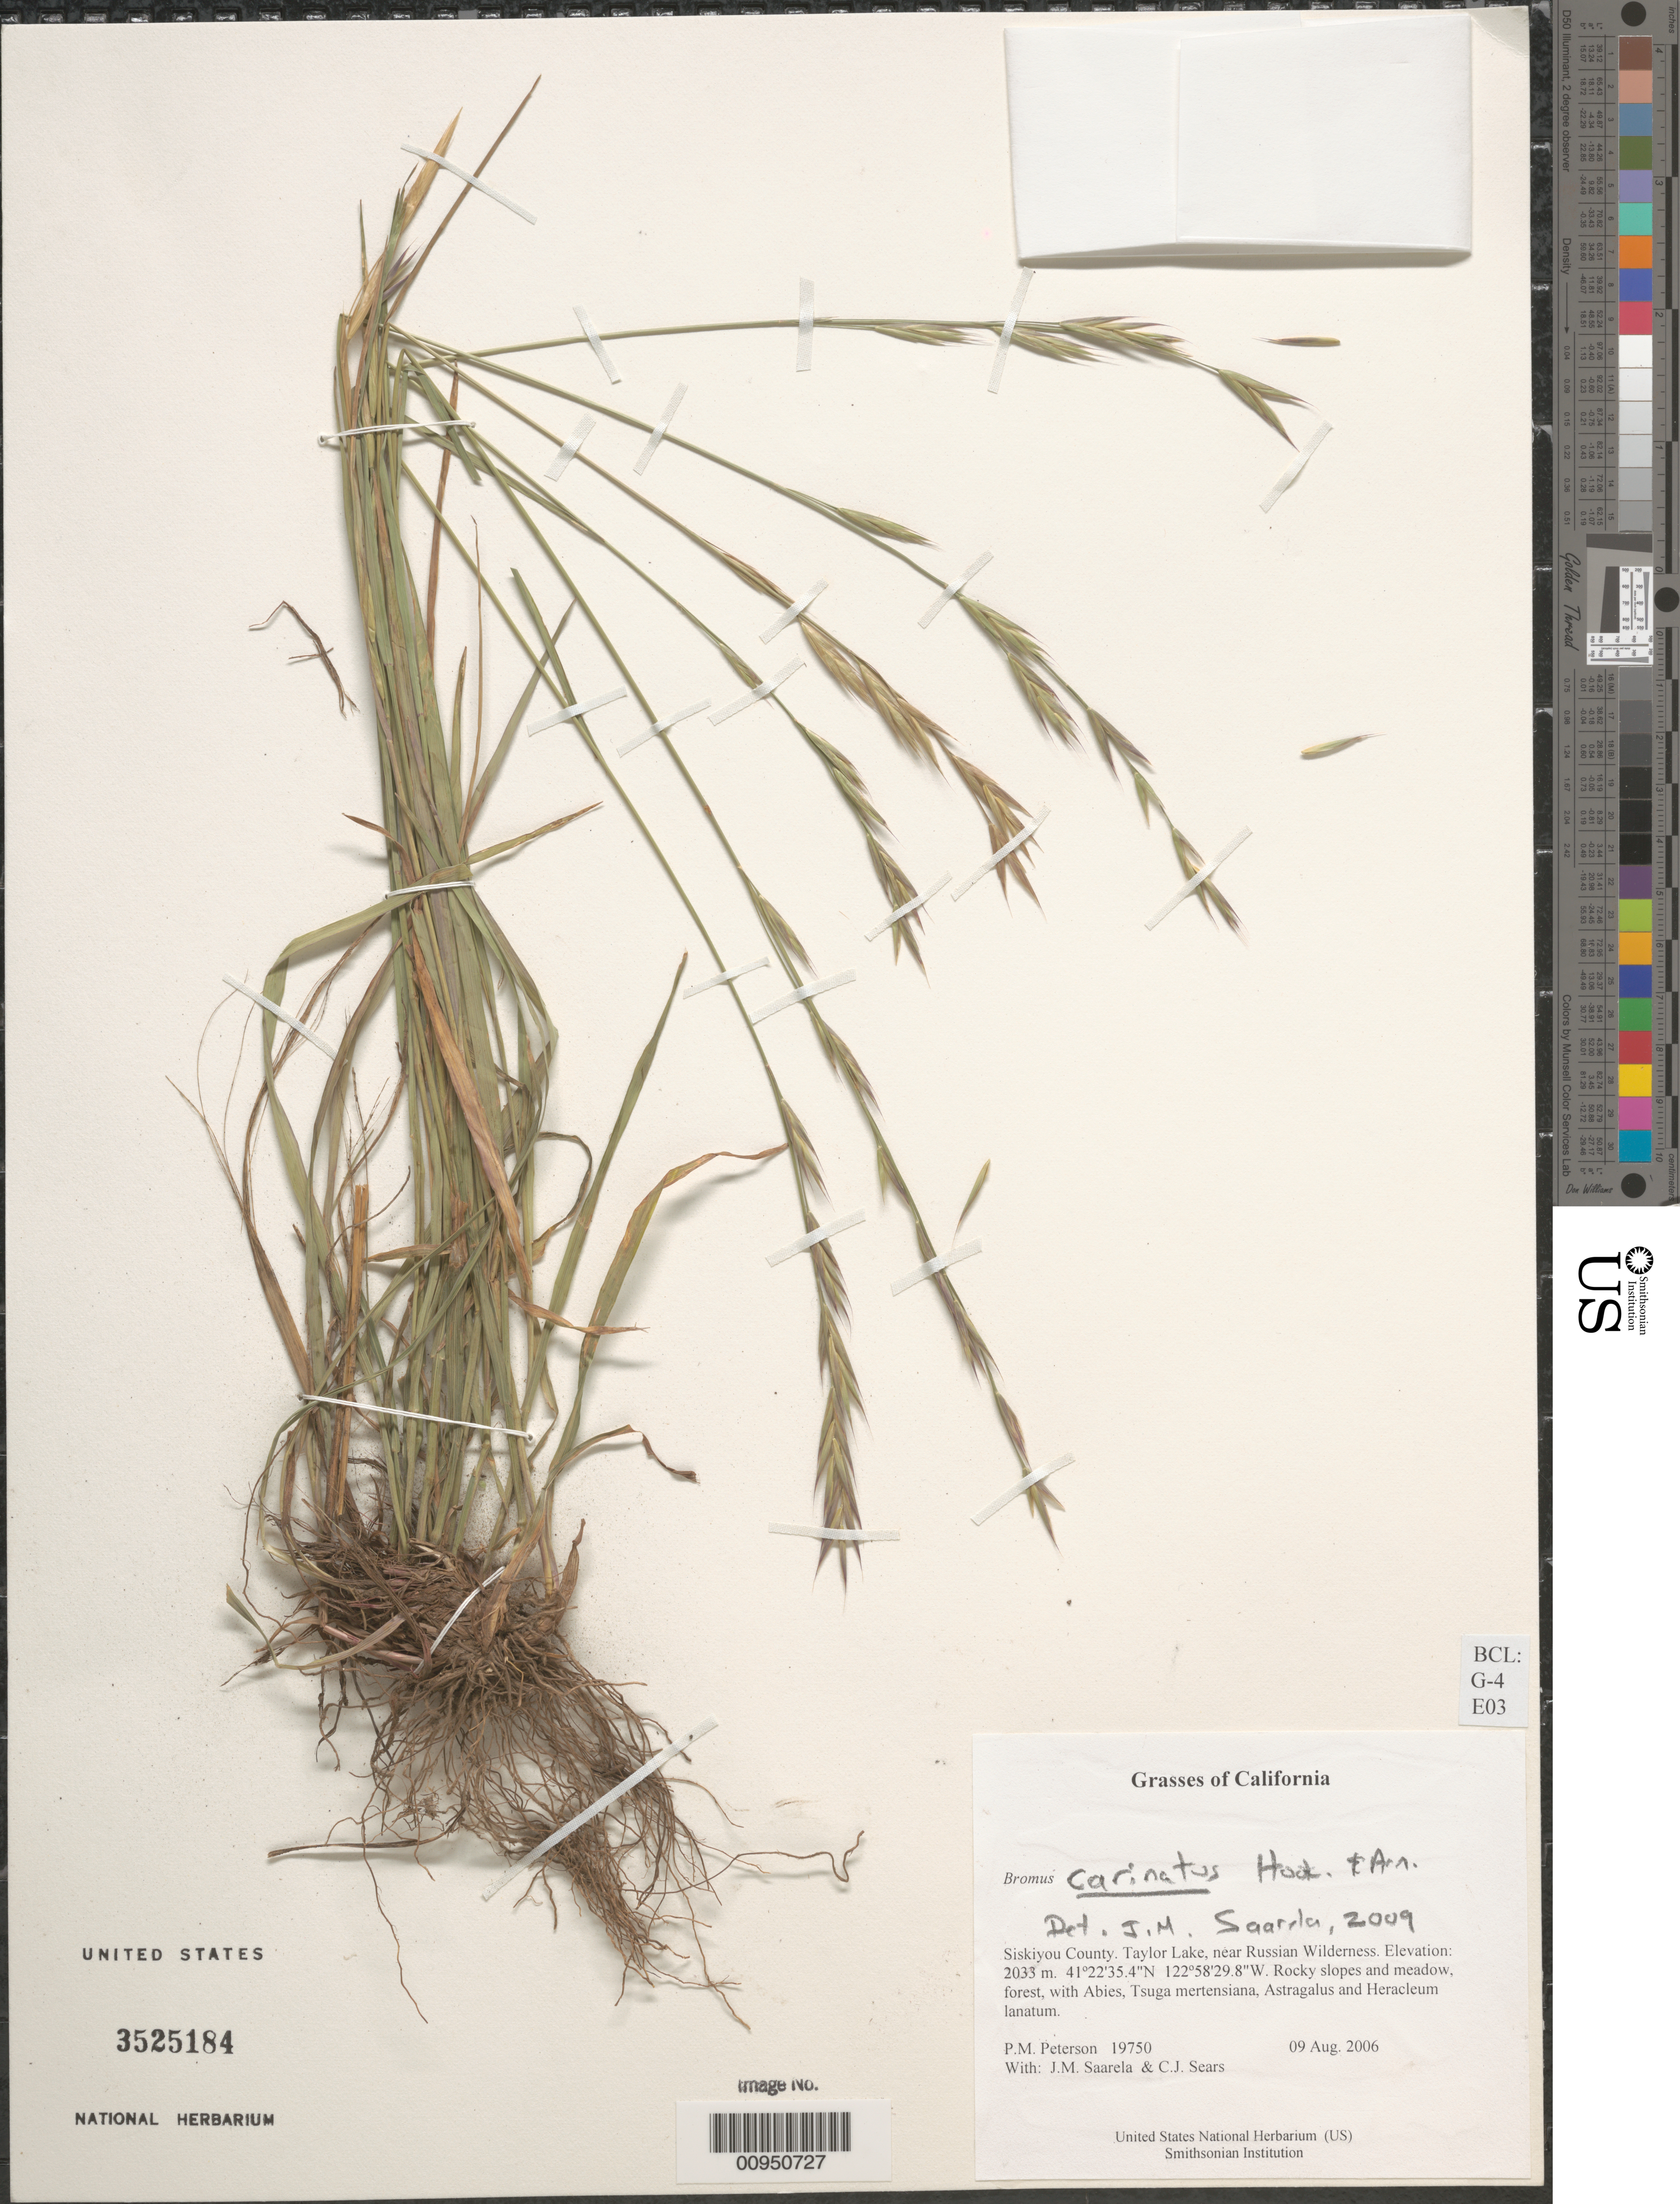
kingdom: Plantae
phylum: Tracheophyta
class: Liliopsida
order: Poales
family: Poaceae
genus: Bromus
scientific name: Bromus carinatus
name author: Hook. & Arn.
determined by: Saarela, J. M., (CAN), Canadian Museum of Nature (CANADA)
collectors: P. M. Peterson, J. Saarela & C. Sears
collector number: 19750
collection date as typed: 09 Aug 2006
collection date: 2006-08-09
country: United States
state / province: California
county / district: Siskiyou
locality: Taylor Lake, near Russian Wilderness.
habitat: Rocky slopes and meadow, forest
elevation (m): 2033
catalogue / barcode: US 3525184